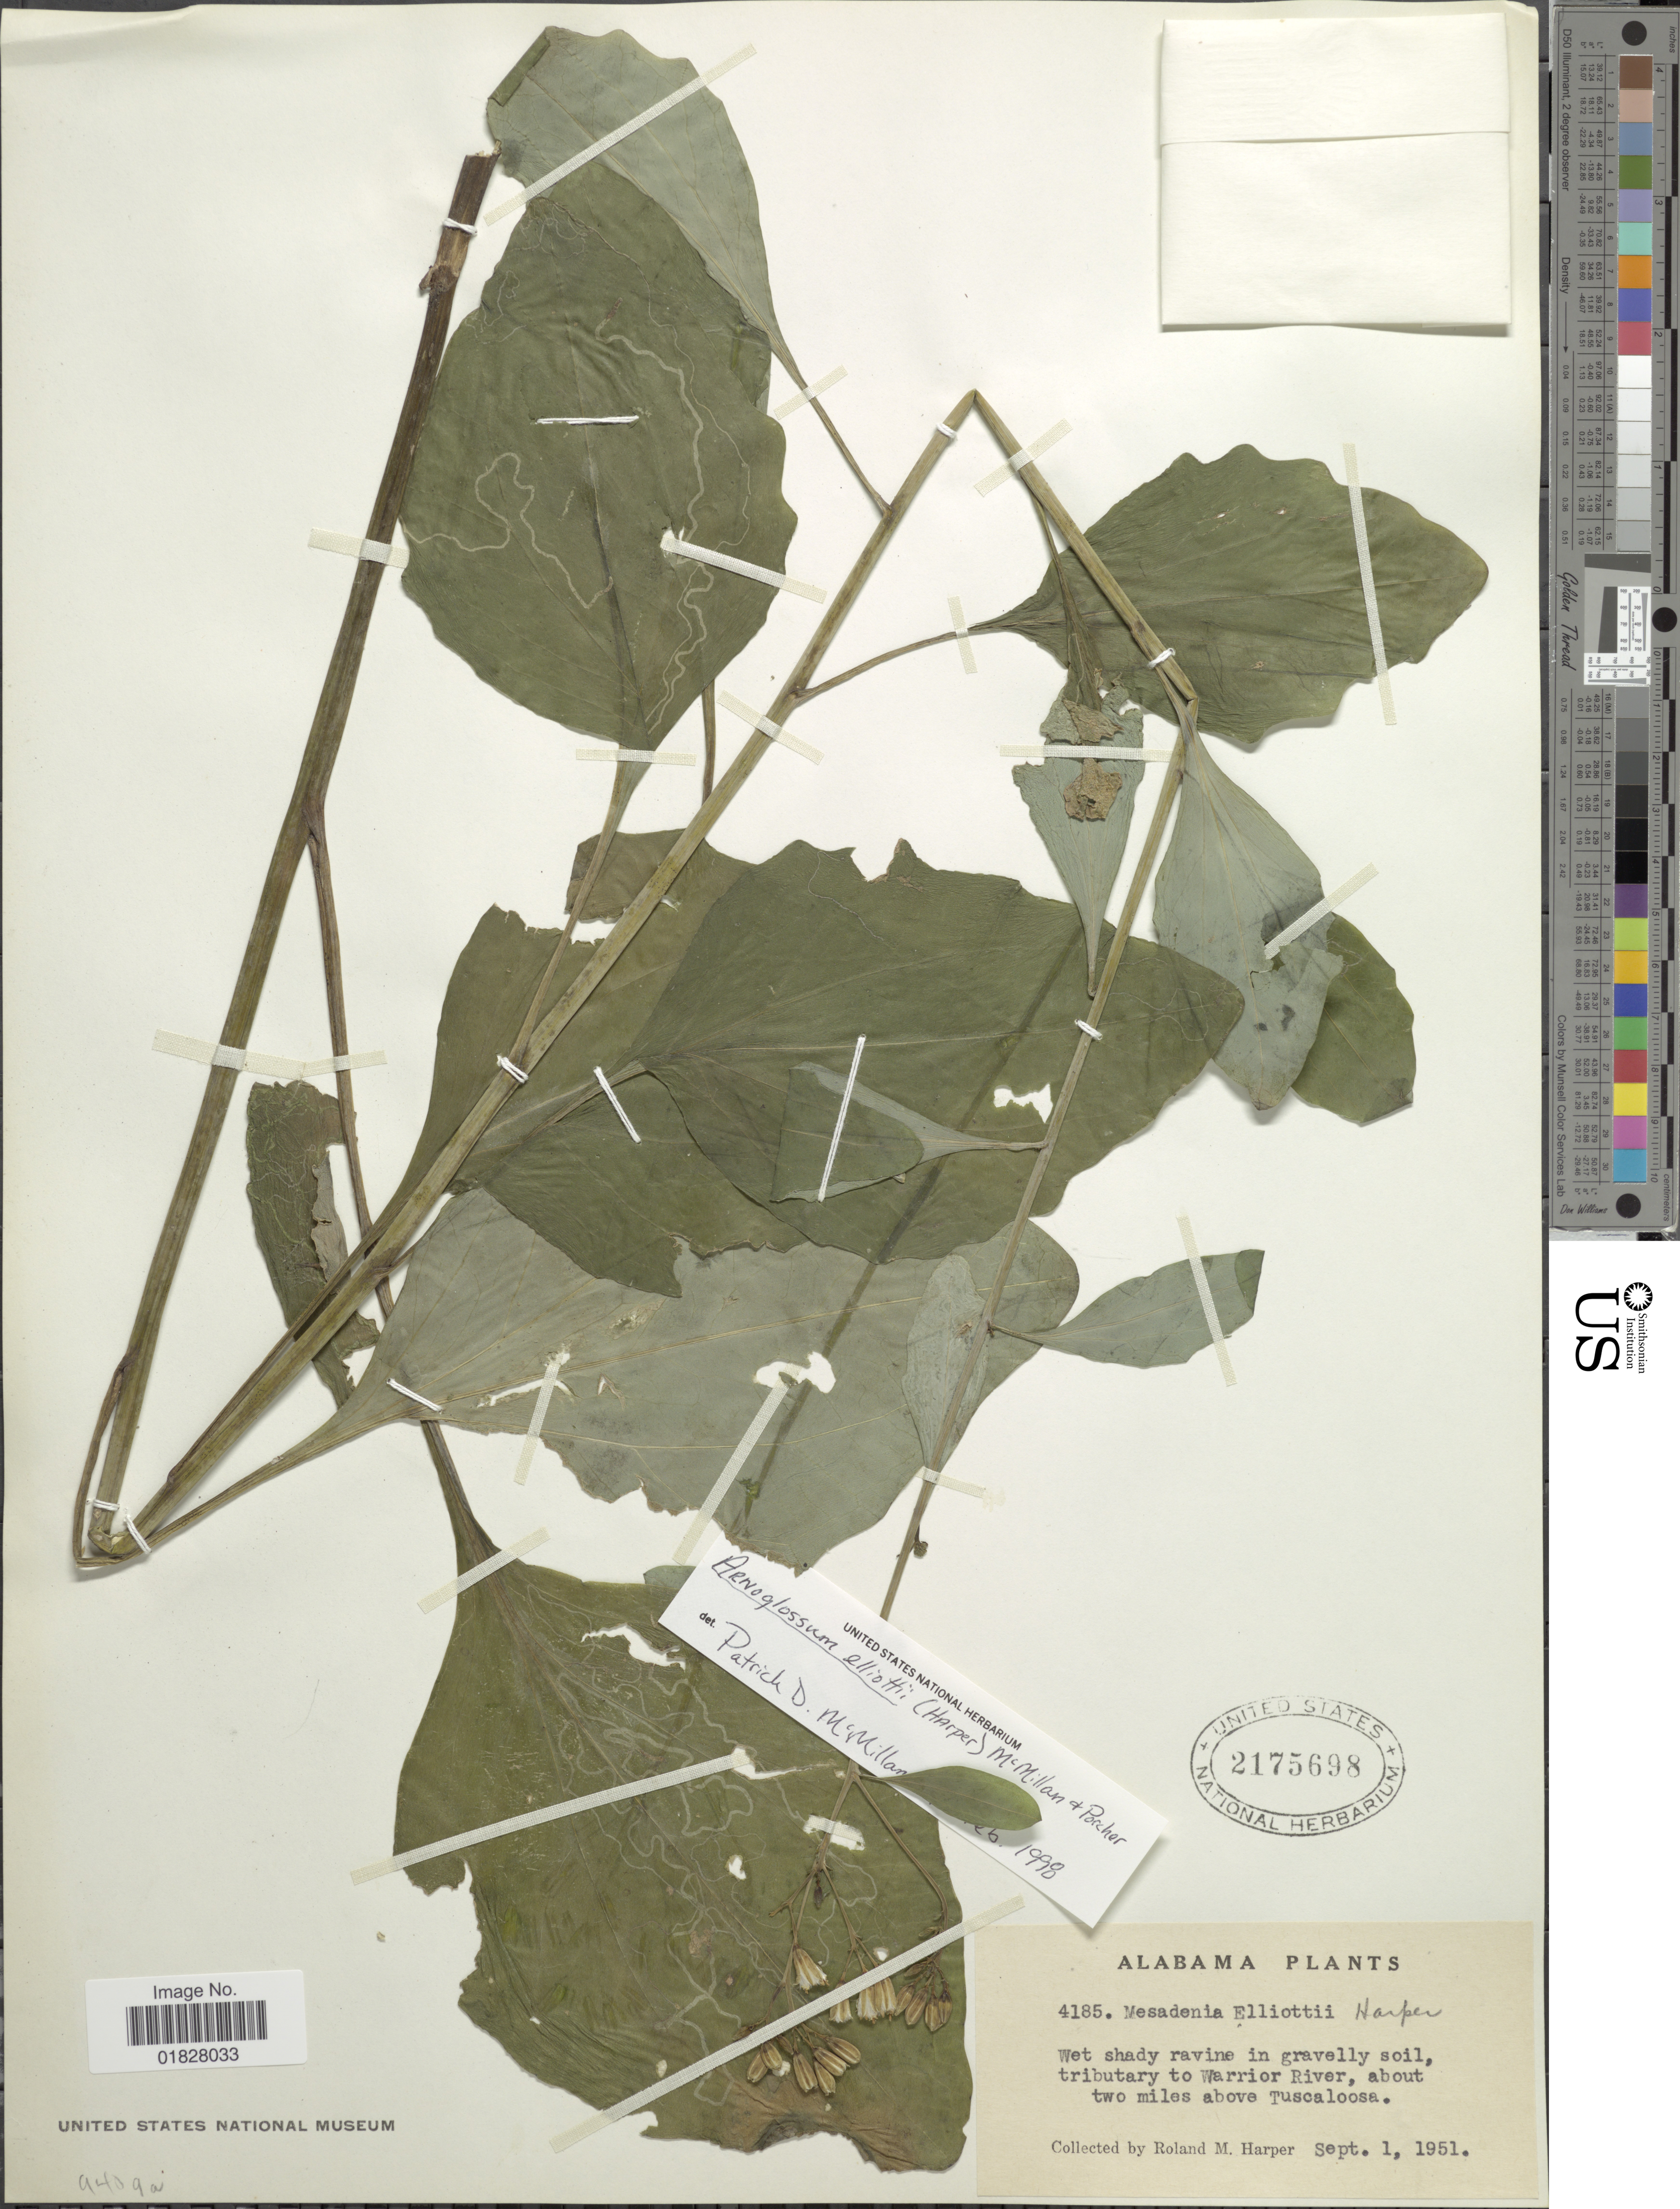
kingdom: Plantae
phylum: Tracheophyta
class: Magnoliopsida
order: Asterales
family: Asteraceae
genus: Arnoglossum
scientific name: Arnoglossum ovatum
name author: (Walter) H. Rob.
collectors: R. M. Harper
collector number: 4185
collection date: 1951-09-01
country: United States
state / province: Alabama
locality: Wet shady ravine in gravelly soil. tributary to Warrior River, about two miles above Tuscaloosa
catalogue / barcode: US 2175698